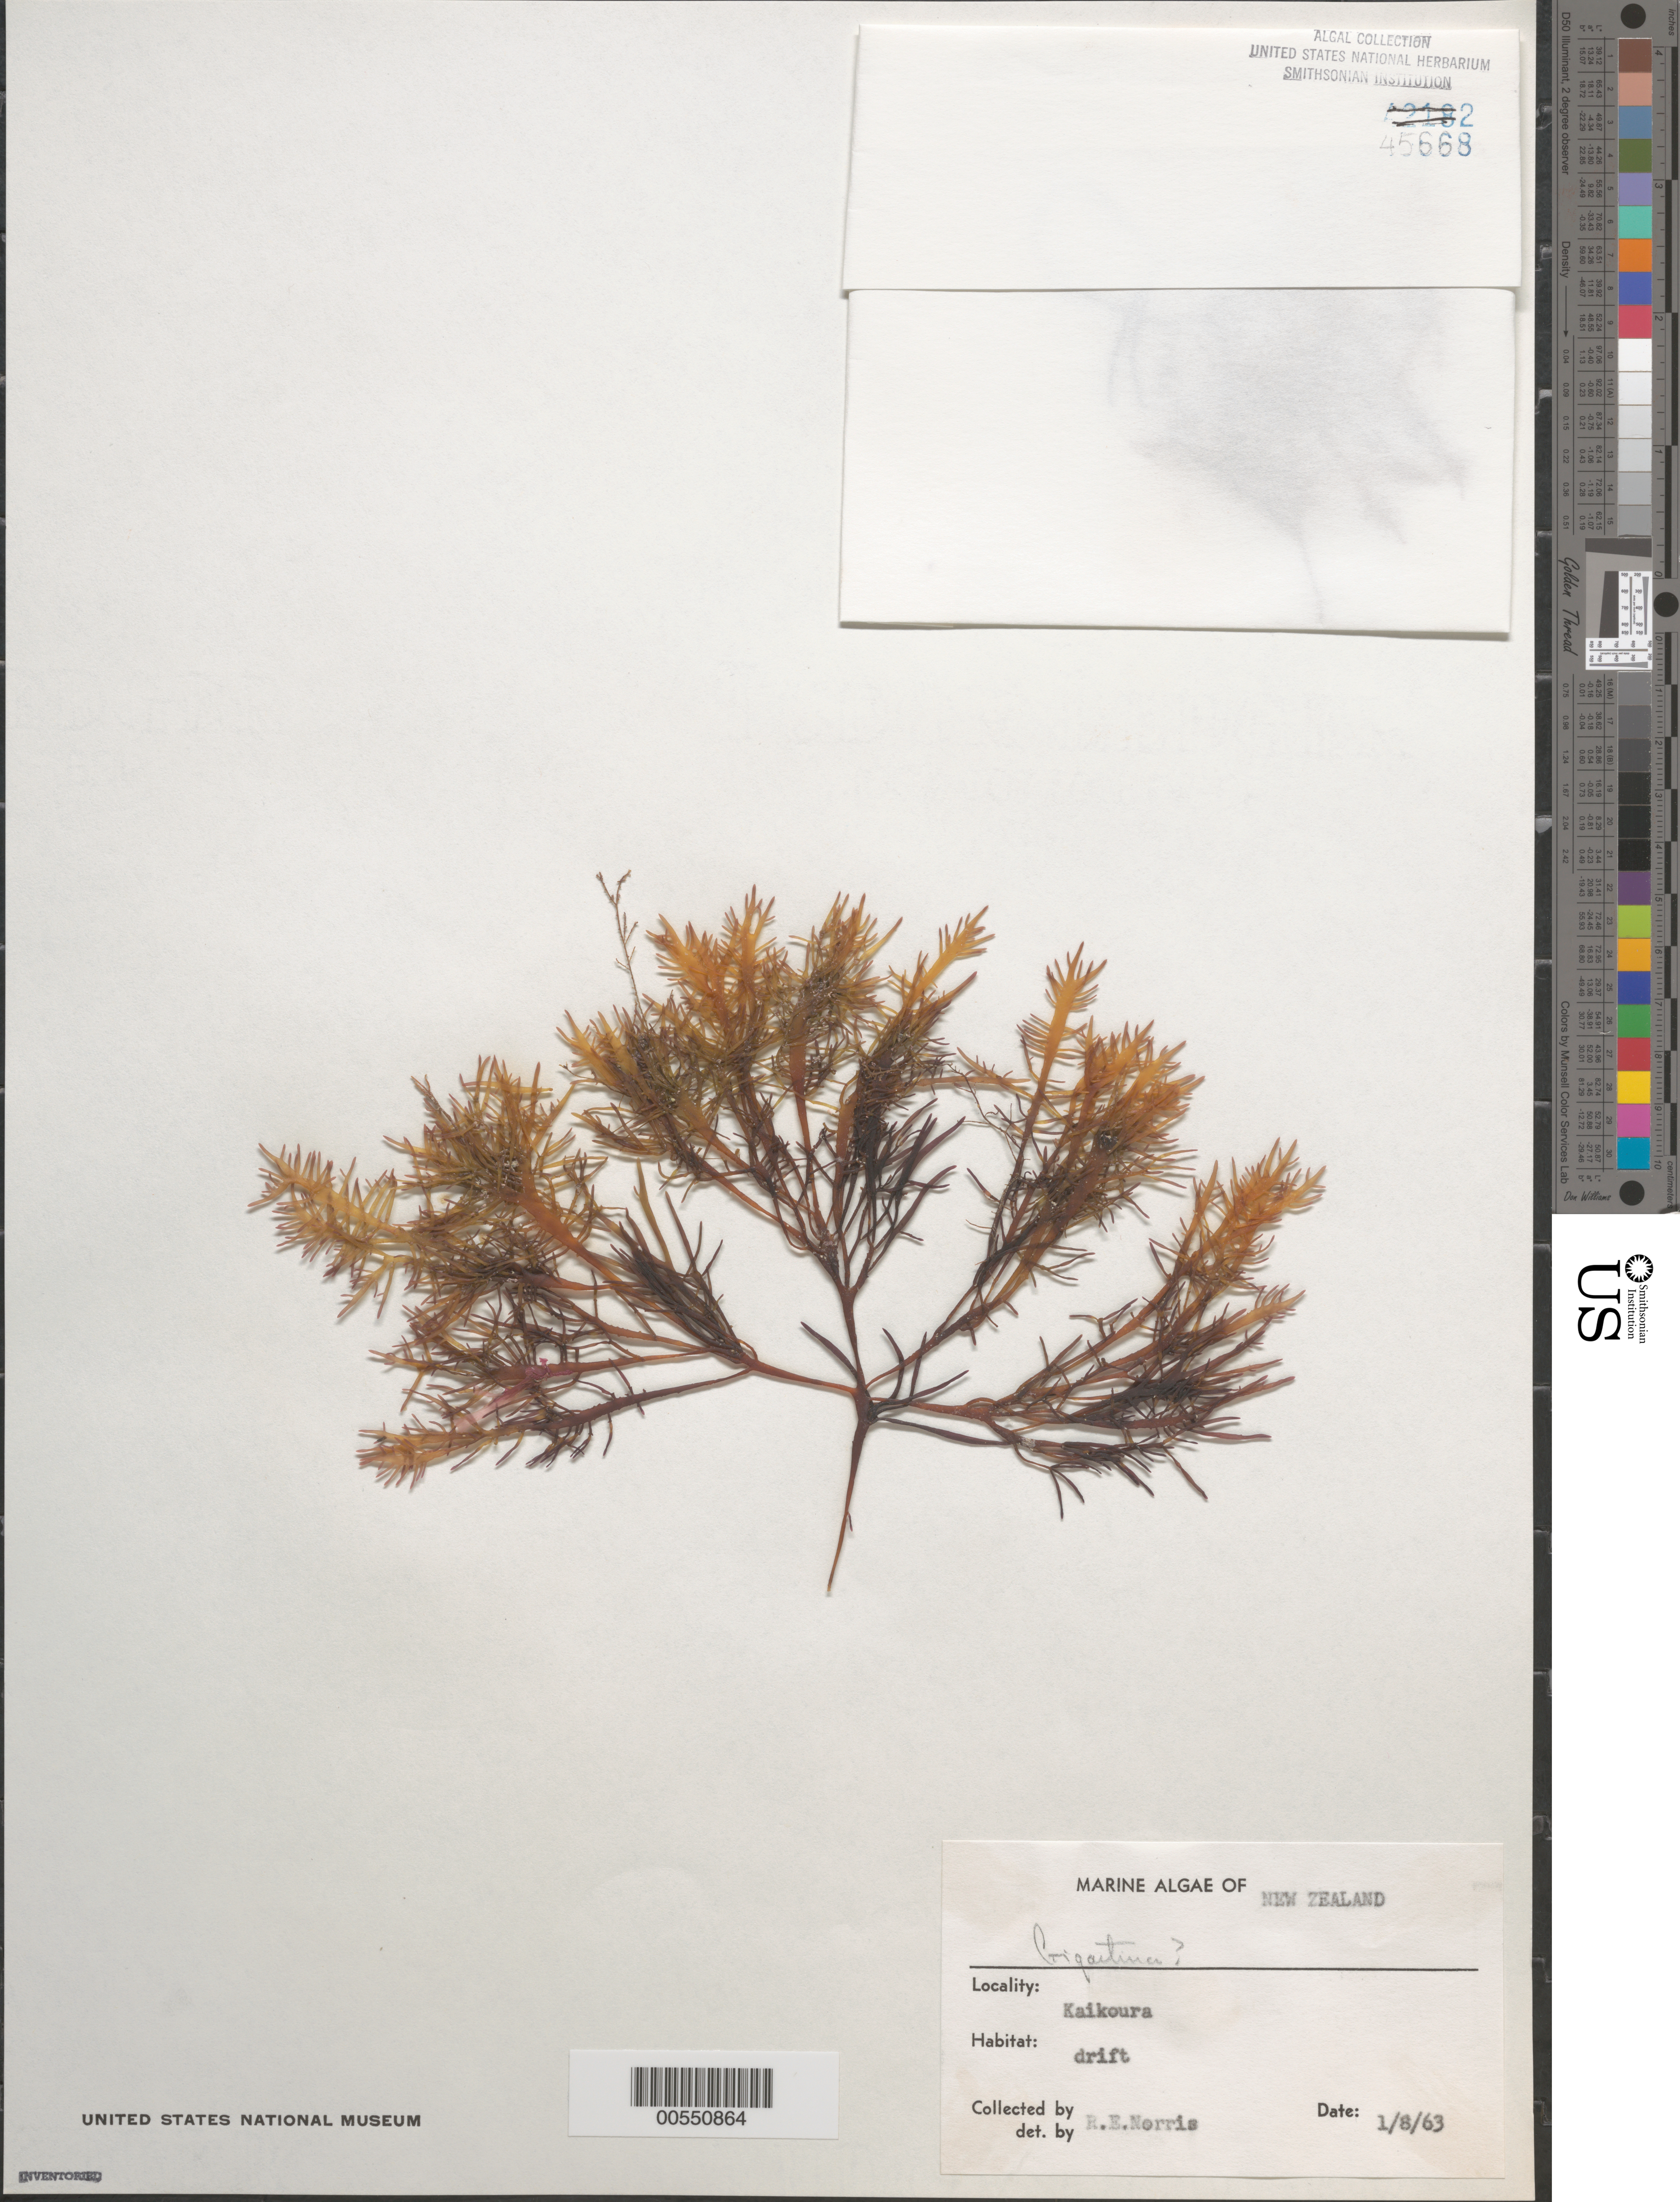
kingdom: Plantae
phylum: Rhodophyta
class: Florideophyceae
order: Gigartinales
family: Gigartinaceae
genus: Gigartina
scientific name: Gigartina sp.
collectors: R. E. Norris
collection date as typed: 08 Jan 1963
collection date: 1963-01-08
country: New Zealand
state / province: Canterbury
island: South Island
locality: Kaikoura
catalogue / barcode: US 45668